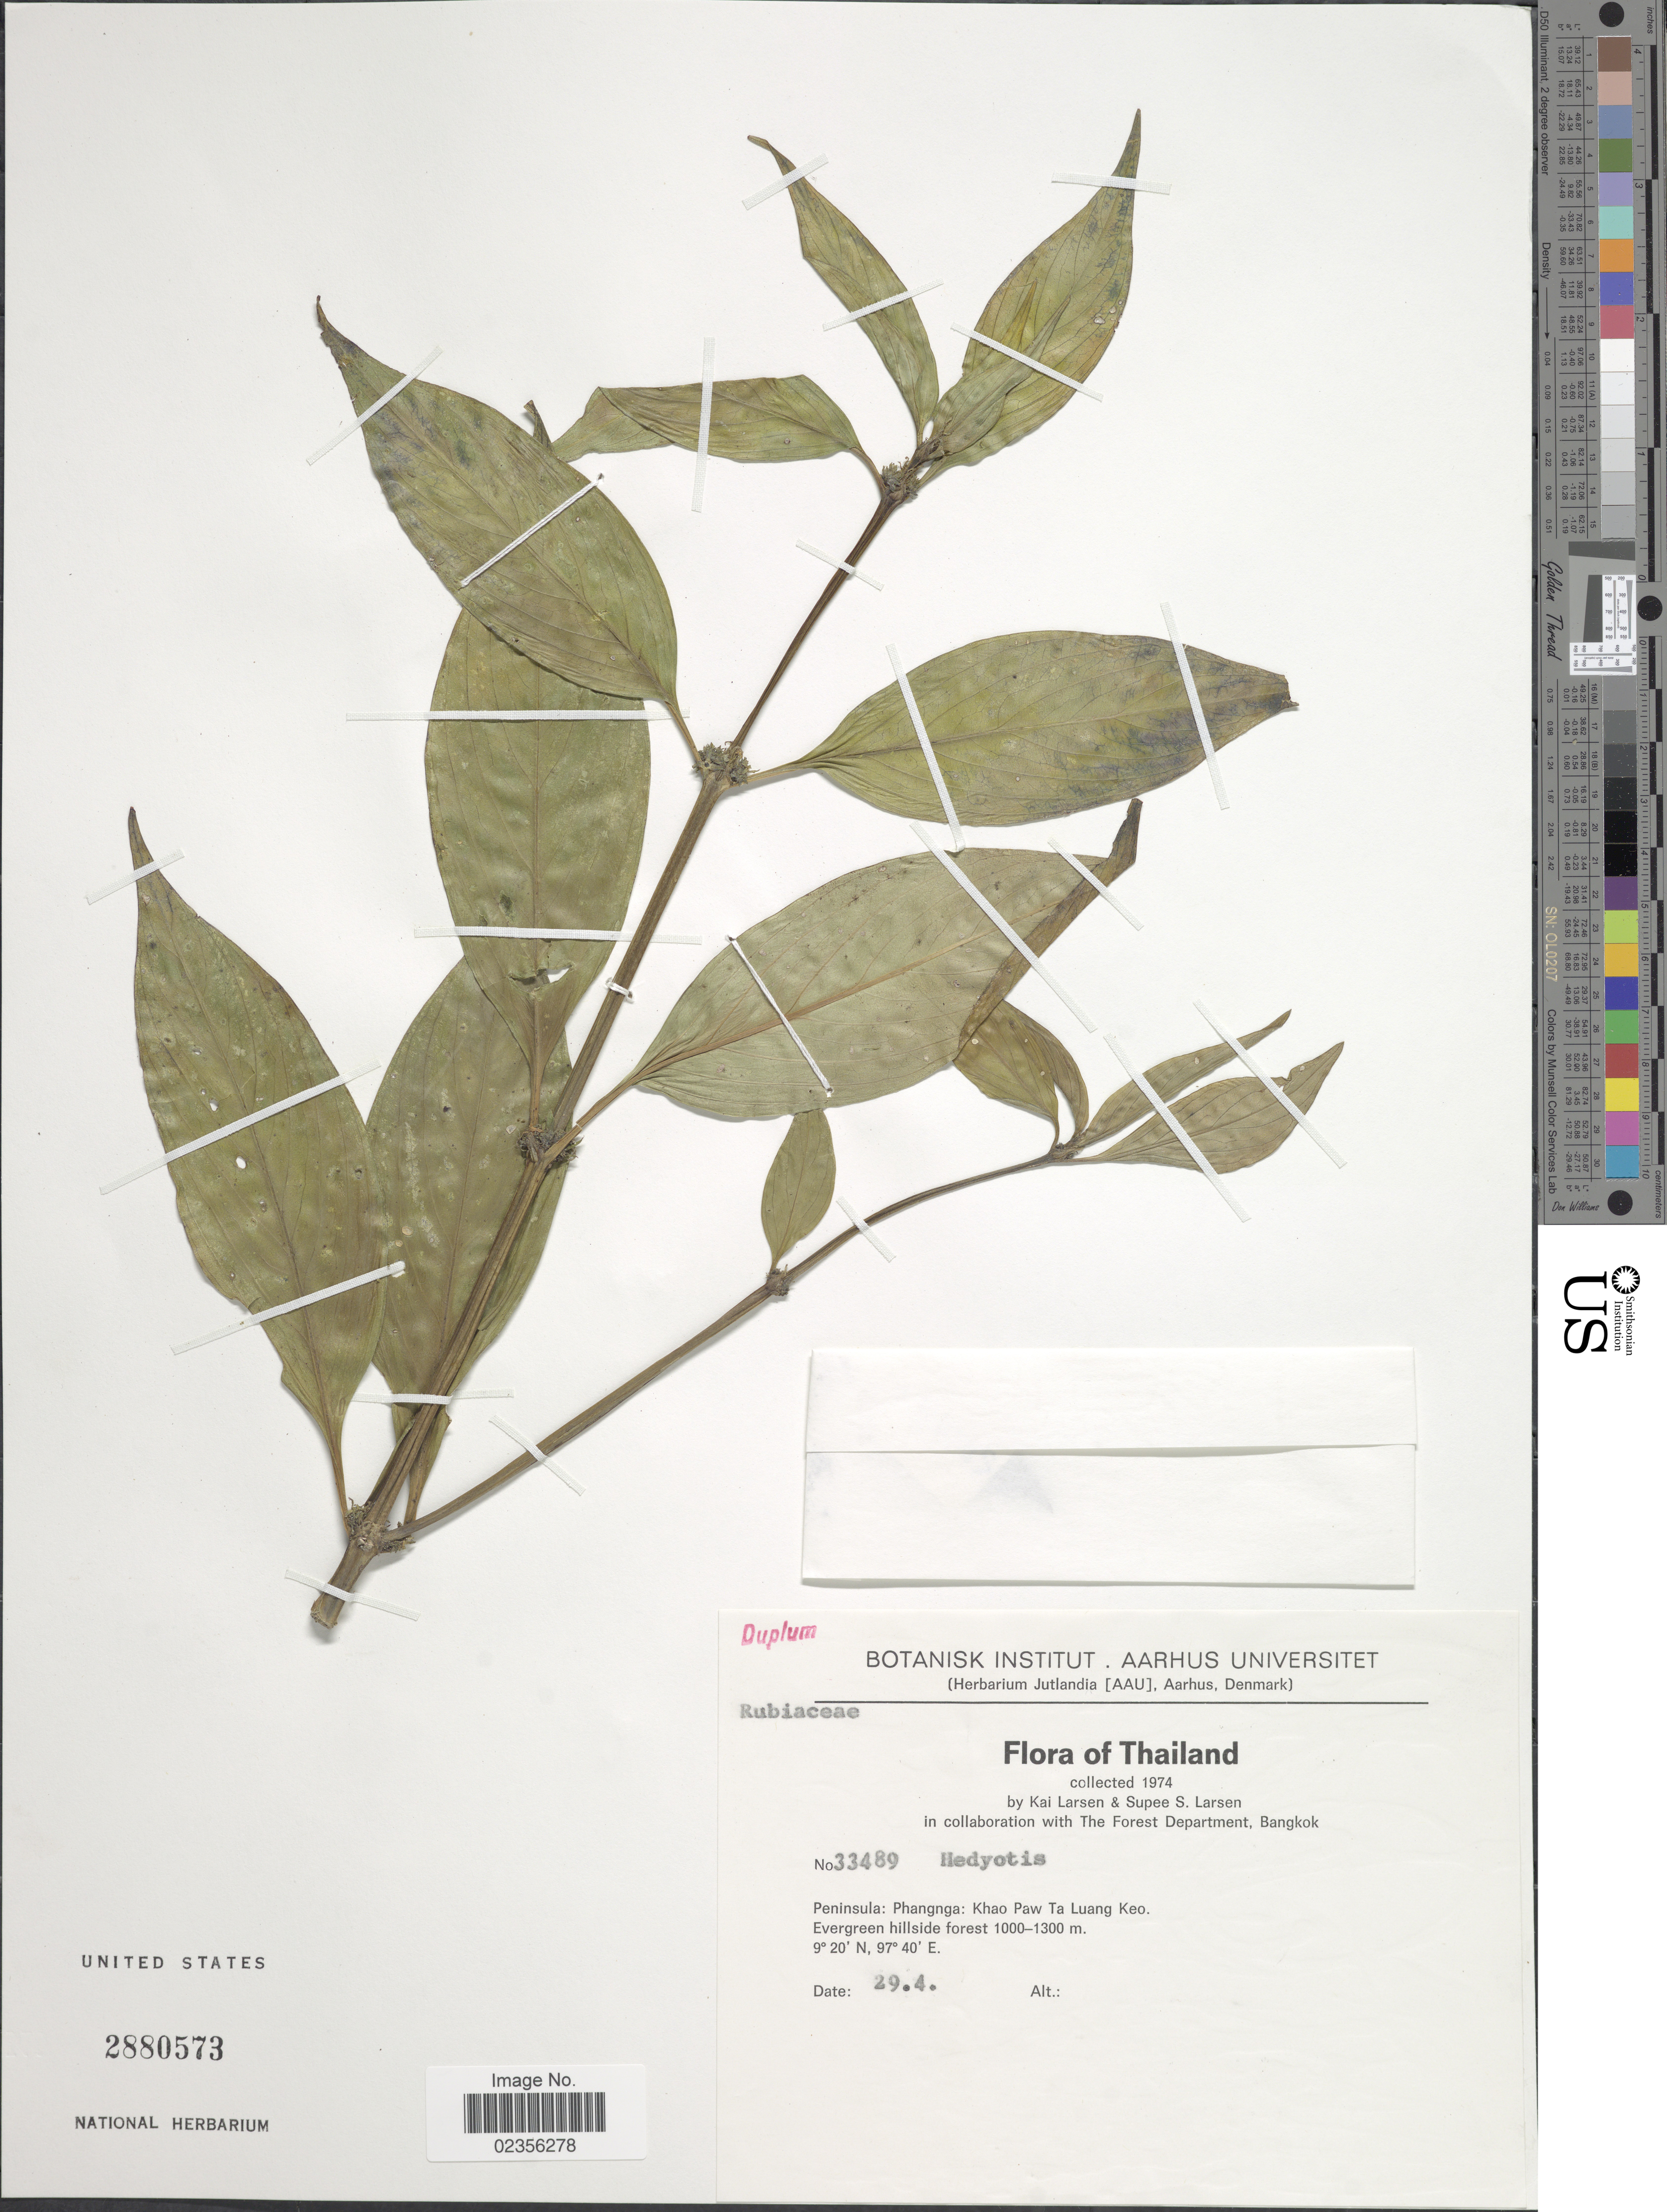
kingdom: Plantae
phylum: Tracheophyta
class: Magnoliopsida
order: Gentianales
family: Rubiaceae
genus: Hedyotis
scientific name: Hedyotis sp.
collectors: K. Larsen & S. Larsen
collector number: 33489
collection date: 1974-04-29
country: Thailand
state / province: Phang Nga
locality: Peninsula: Phangnga: Khao Paw Ta Luang Keo, Evergreen hillside forest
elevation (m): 1000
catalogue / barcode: US 2880573